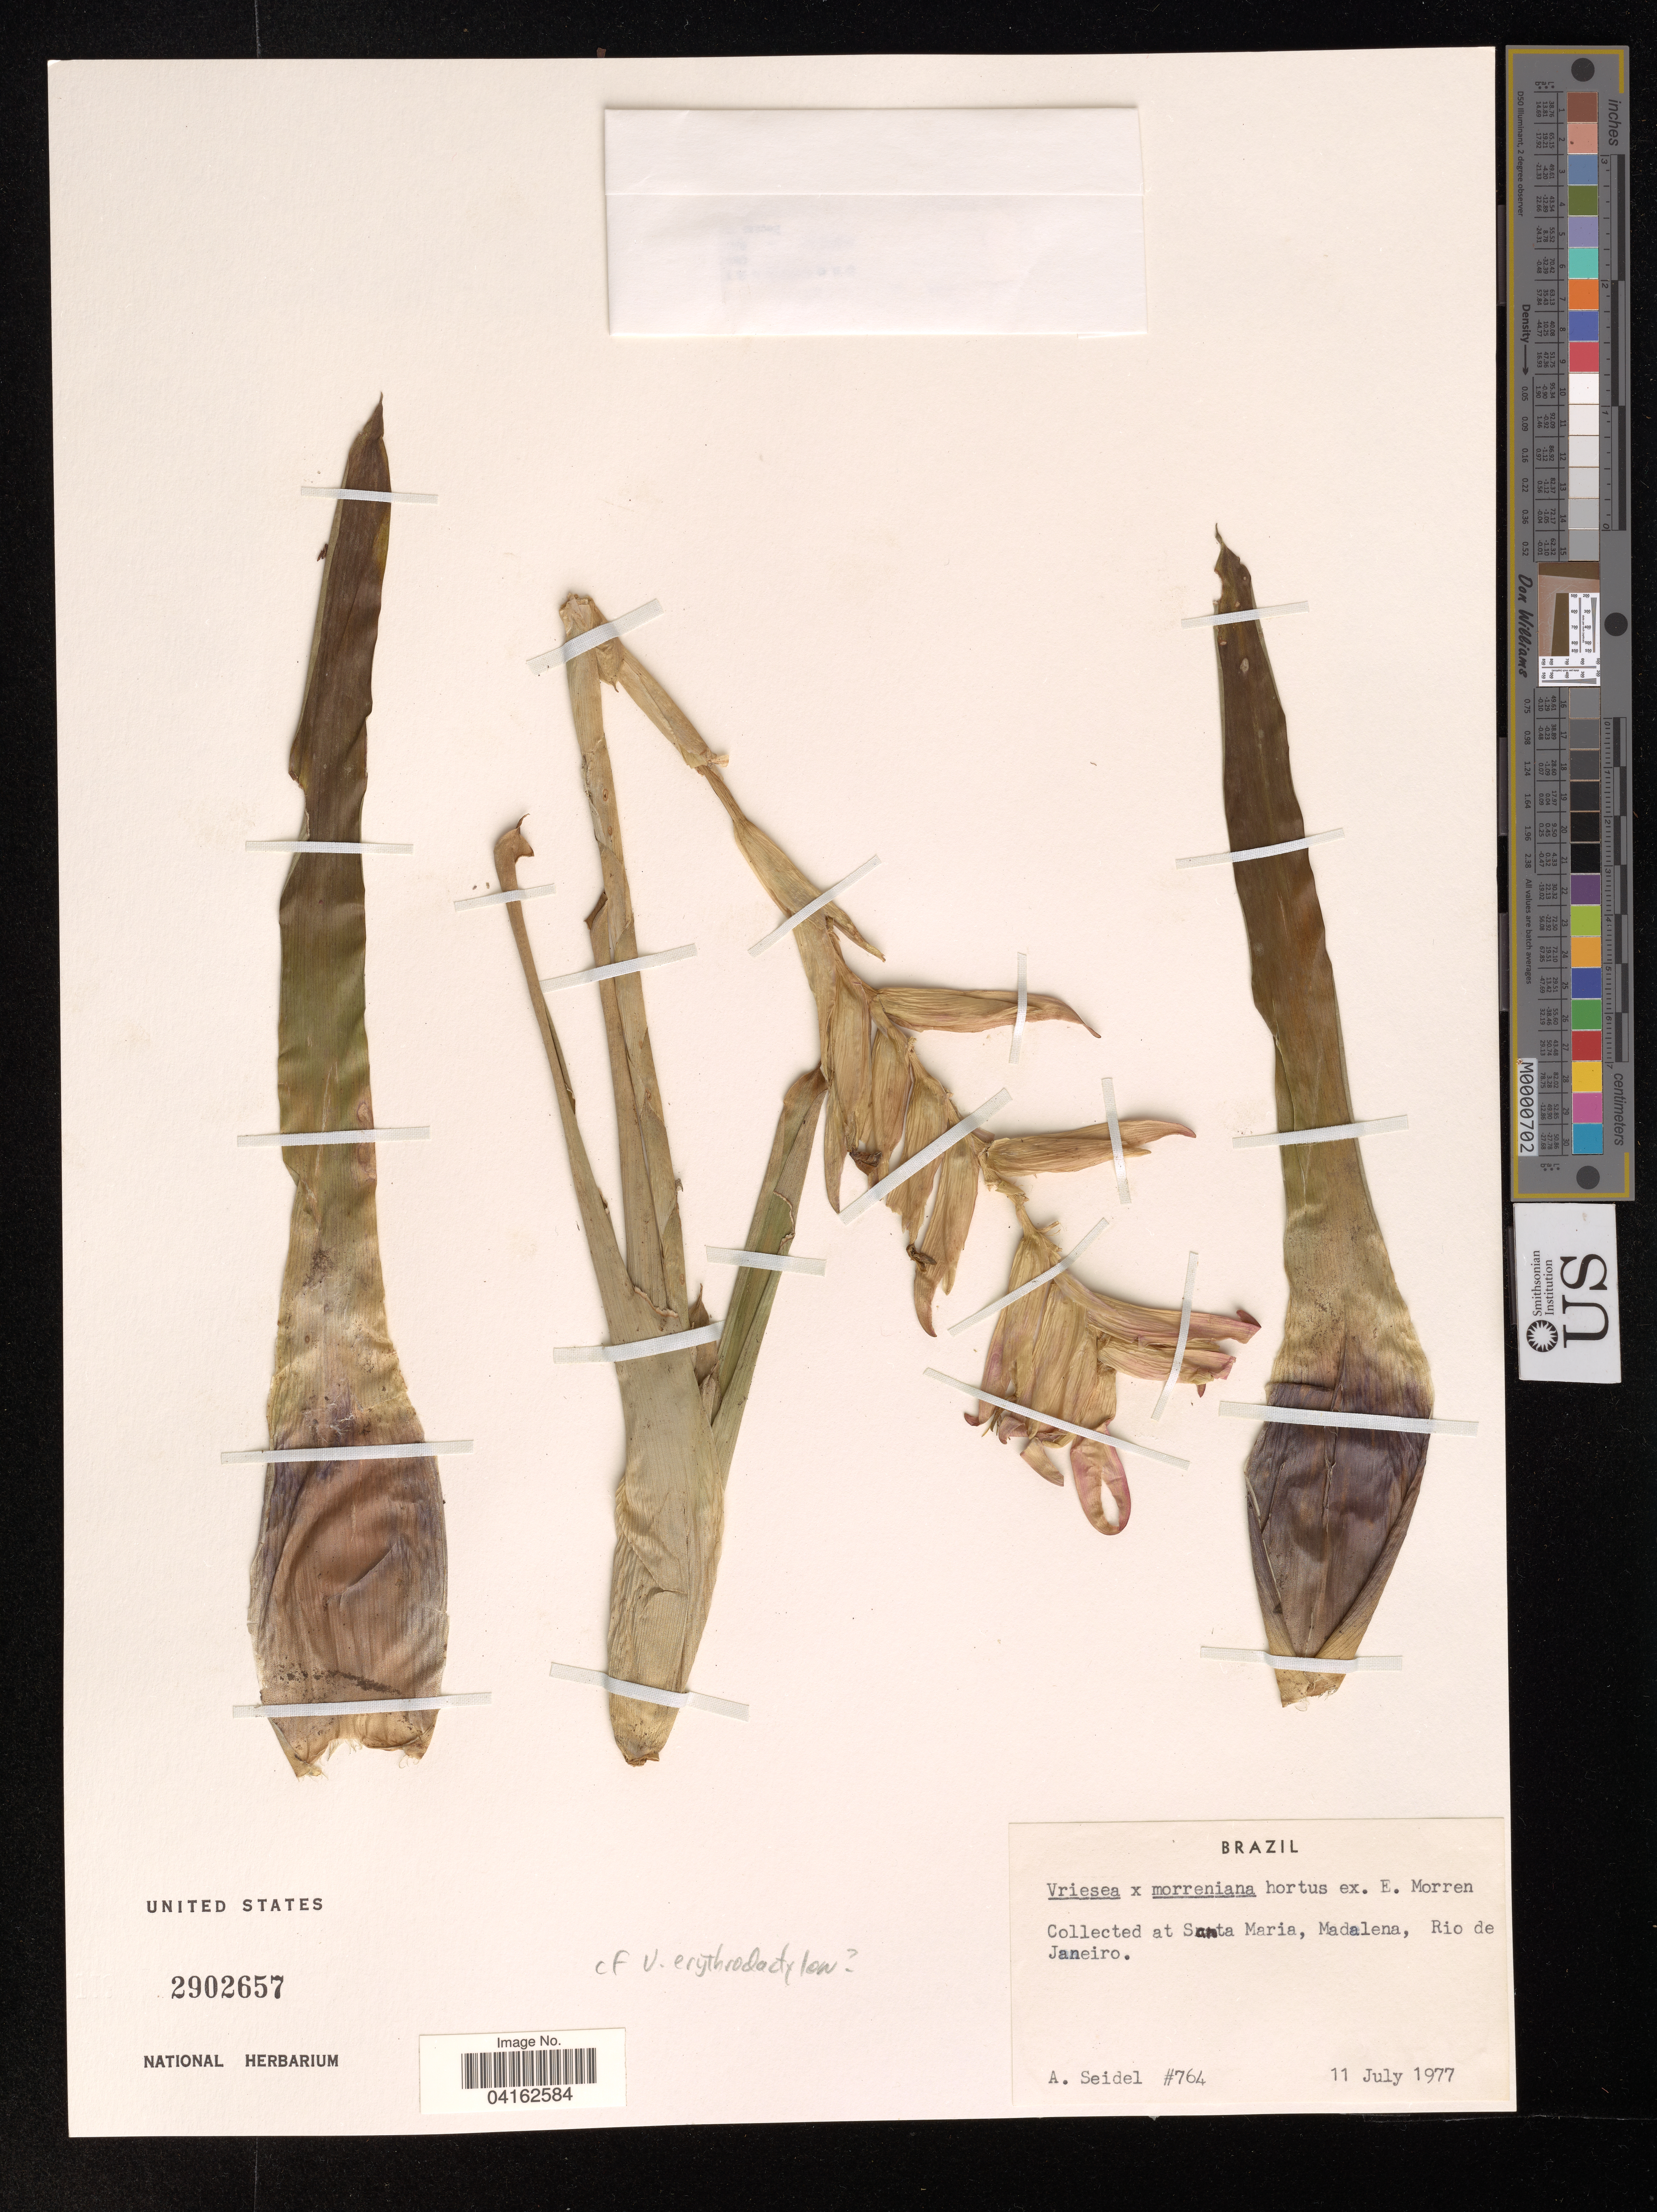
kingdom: Plantae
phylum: Tracheophyta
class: Liliopsida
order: Poales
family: Bromeliaceae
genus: Vriesea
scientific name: Vriesea x morreniana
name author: É. Morren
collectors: A. Seidel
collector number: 764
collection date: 1977-07-11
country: Brazil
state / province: Rio de Janeiro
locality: At Santa Maria, Madalena.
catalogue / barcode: US 2902657